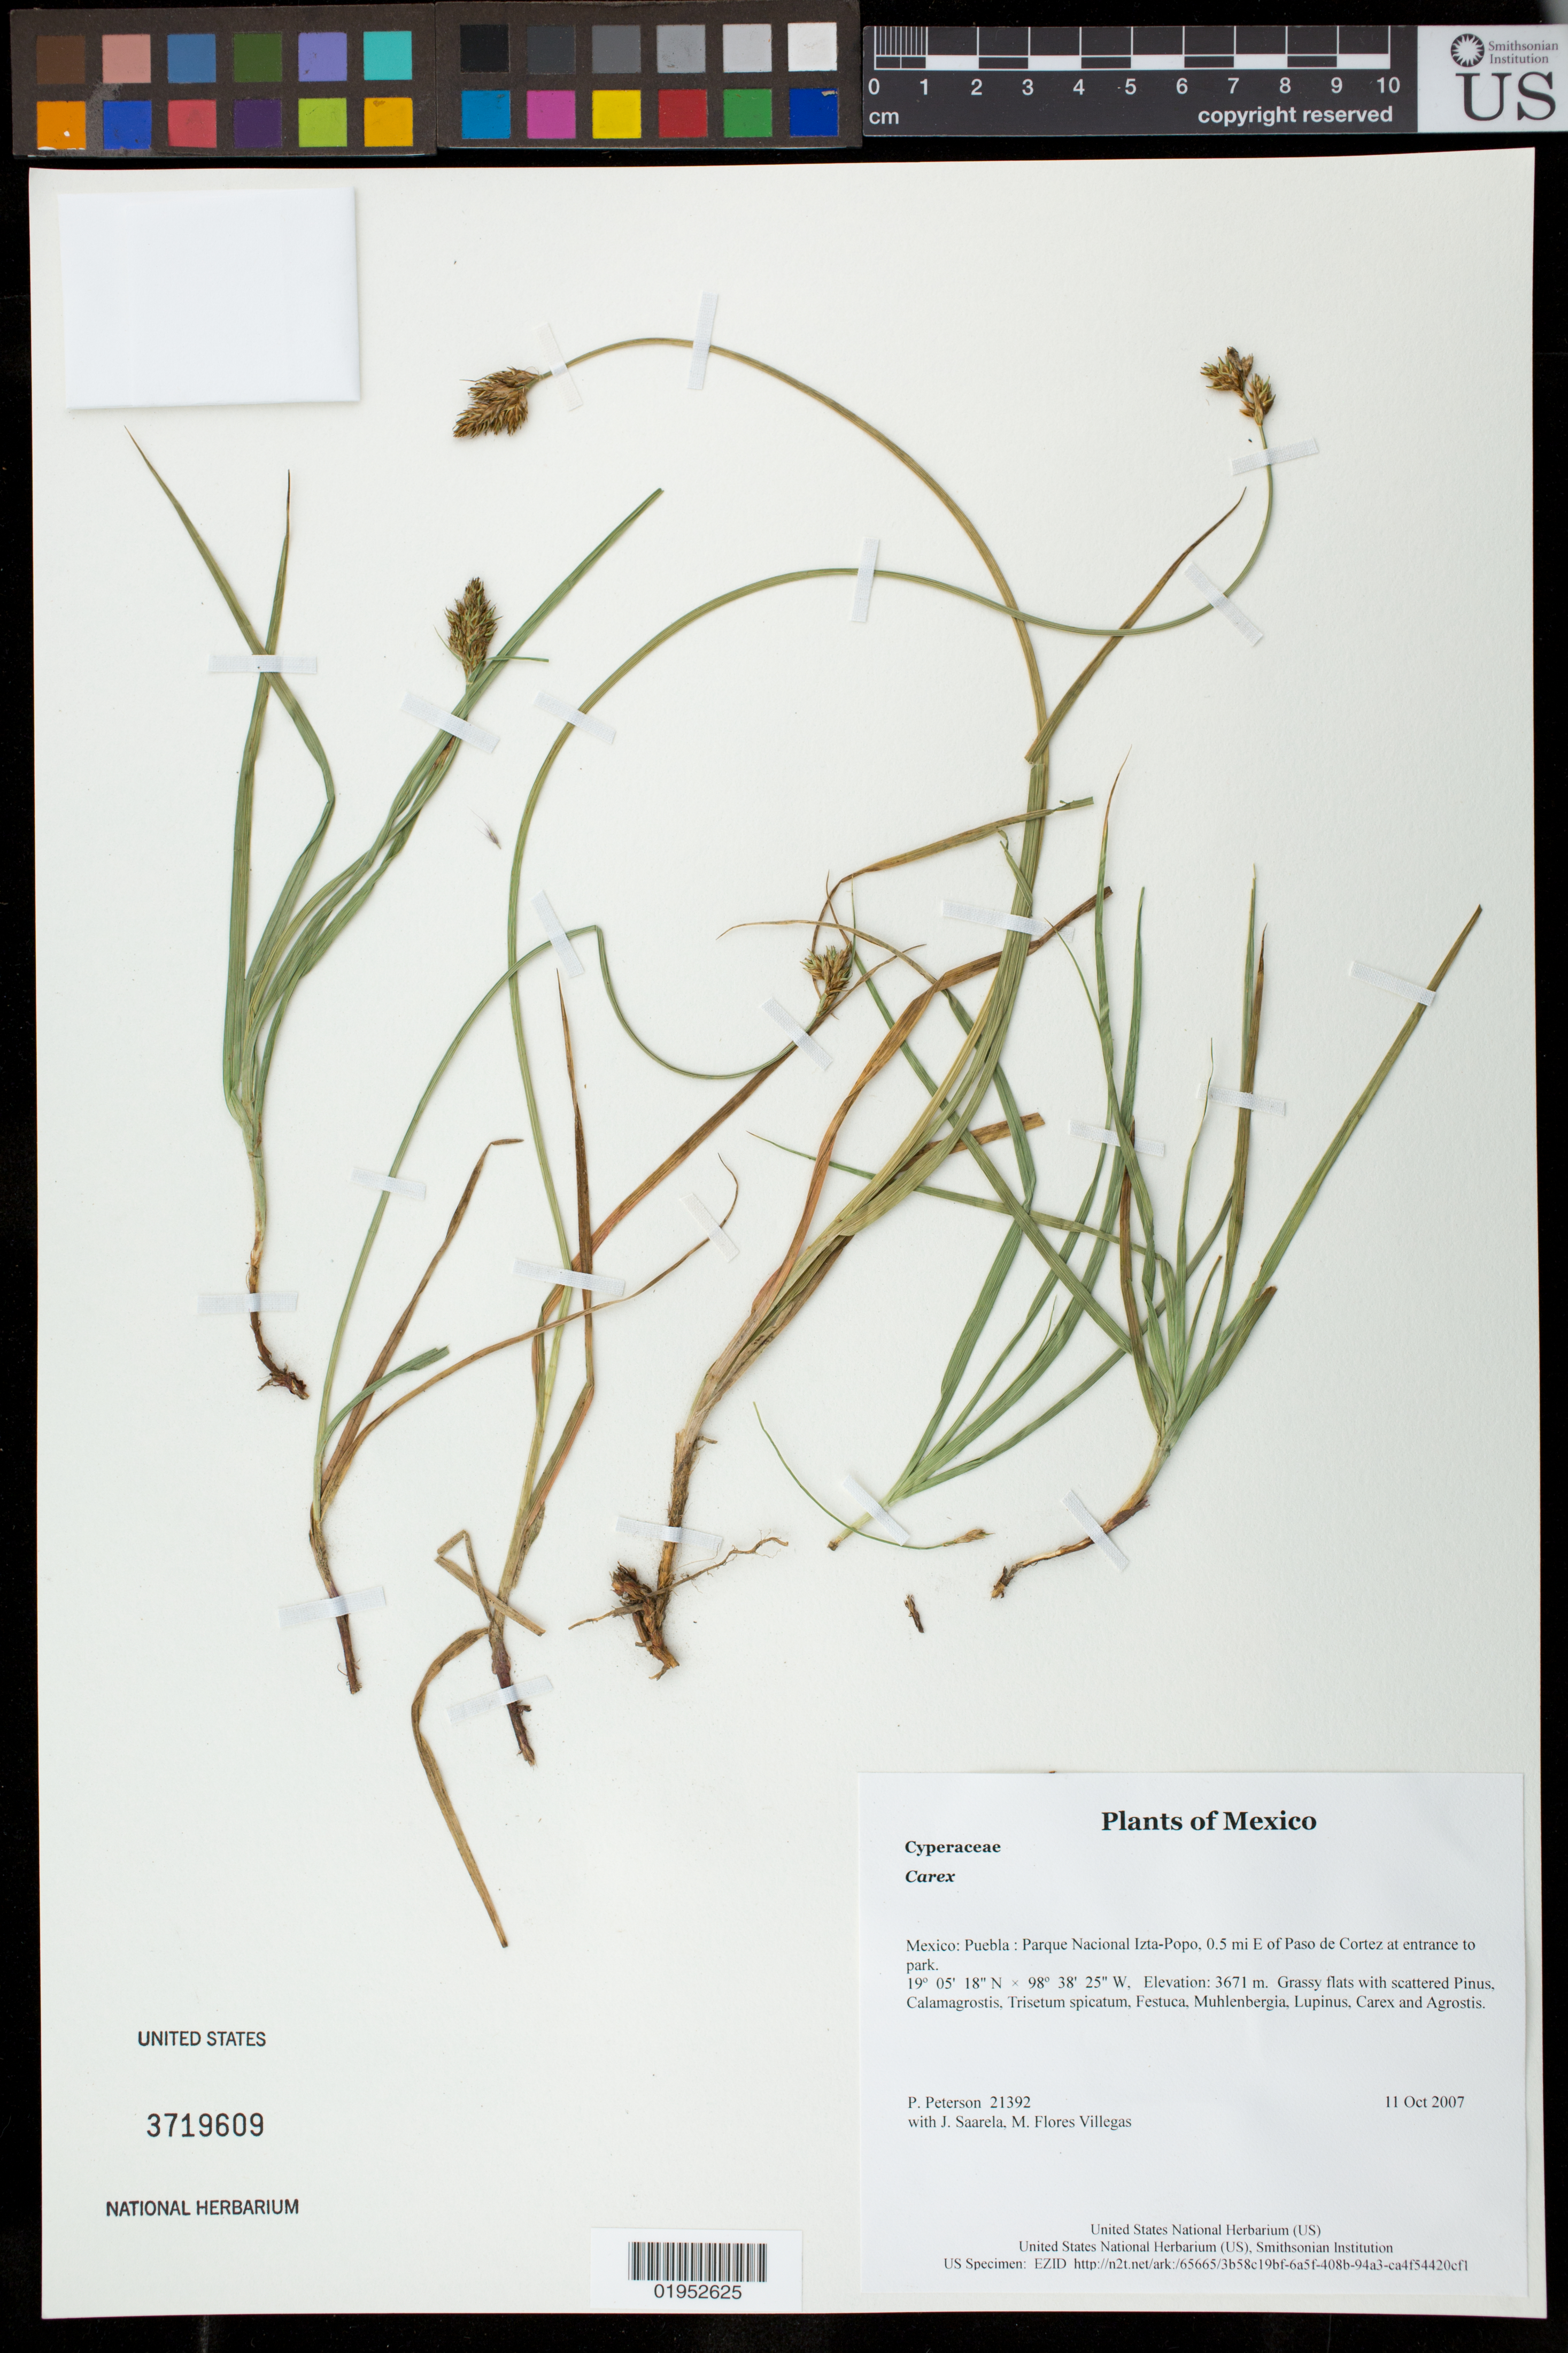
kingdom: Plantae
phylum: Tracheophyta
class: Liliopsida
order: Poales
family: Cyperaceae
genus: Carex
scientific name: Carex sp.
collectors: P. M. Peterson, J. Saarela & M. Flores Villegas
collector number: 21392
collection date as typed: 11 Oct 2007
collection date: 2007-10-11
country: Mexico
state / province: Puebla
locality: Parque Nacional Izta-Popo, 0.5 mi E of Paso de Cortez at entrance to park.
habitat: Grassy flats with scattered Pinus, Calamagrostis, Trisetum spicatum, Festuca, Muhlenbergia, Lupinus, Carex and Agrostis.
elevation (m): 3671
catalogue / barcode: US 3719609